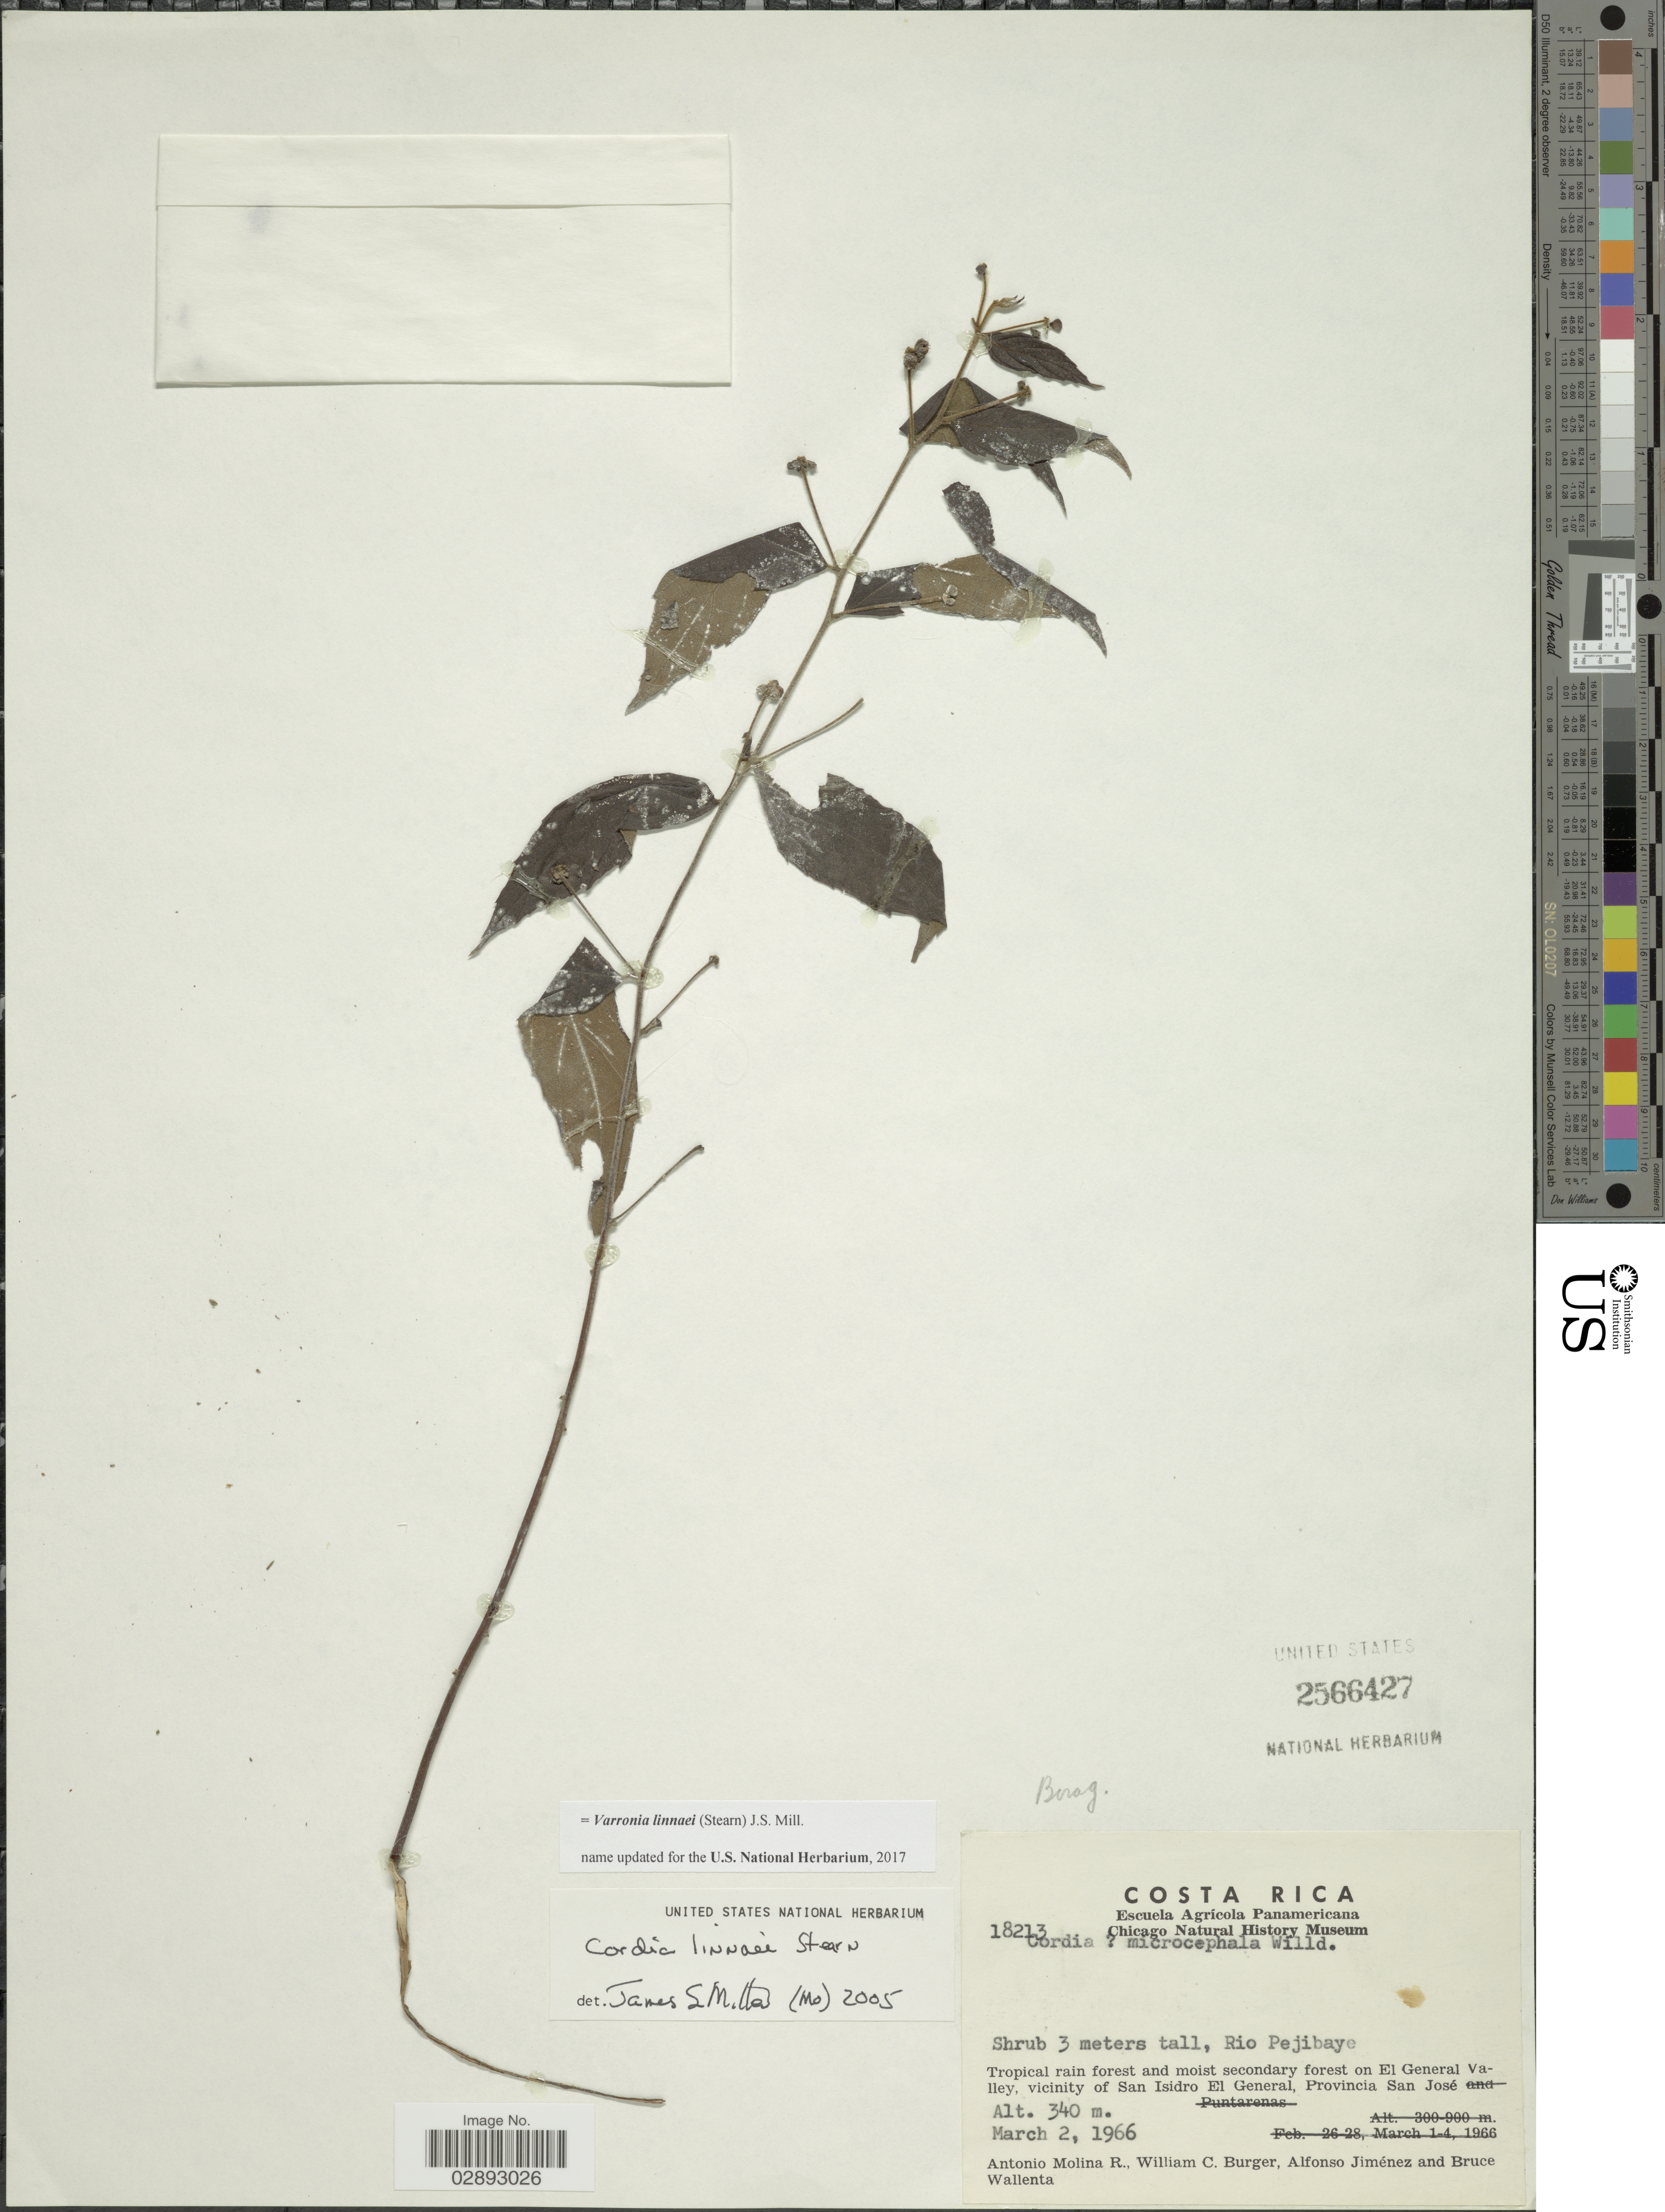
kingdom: Plantae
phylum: Tracheophyta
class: Magnoliopsida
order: Boraginales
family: Cordiaceae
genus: Varronia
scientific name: Varronia linnaei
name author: (Stearn) J.S. Mill.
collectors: A. Molina R., W. Burger, A. Jiménez & B. Wallenta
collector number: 18213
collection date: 1966-03-02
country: Costa Rica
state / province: San José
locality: Rio Pejibaye. Tropical rain forest and moist secondary forest on El General Valley, vicinity of San Isidro El General, Provincia San José.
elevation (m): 340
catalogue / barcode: US 2566427